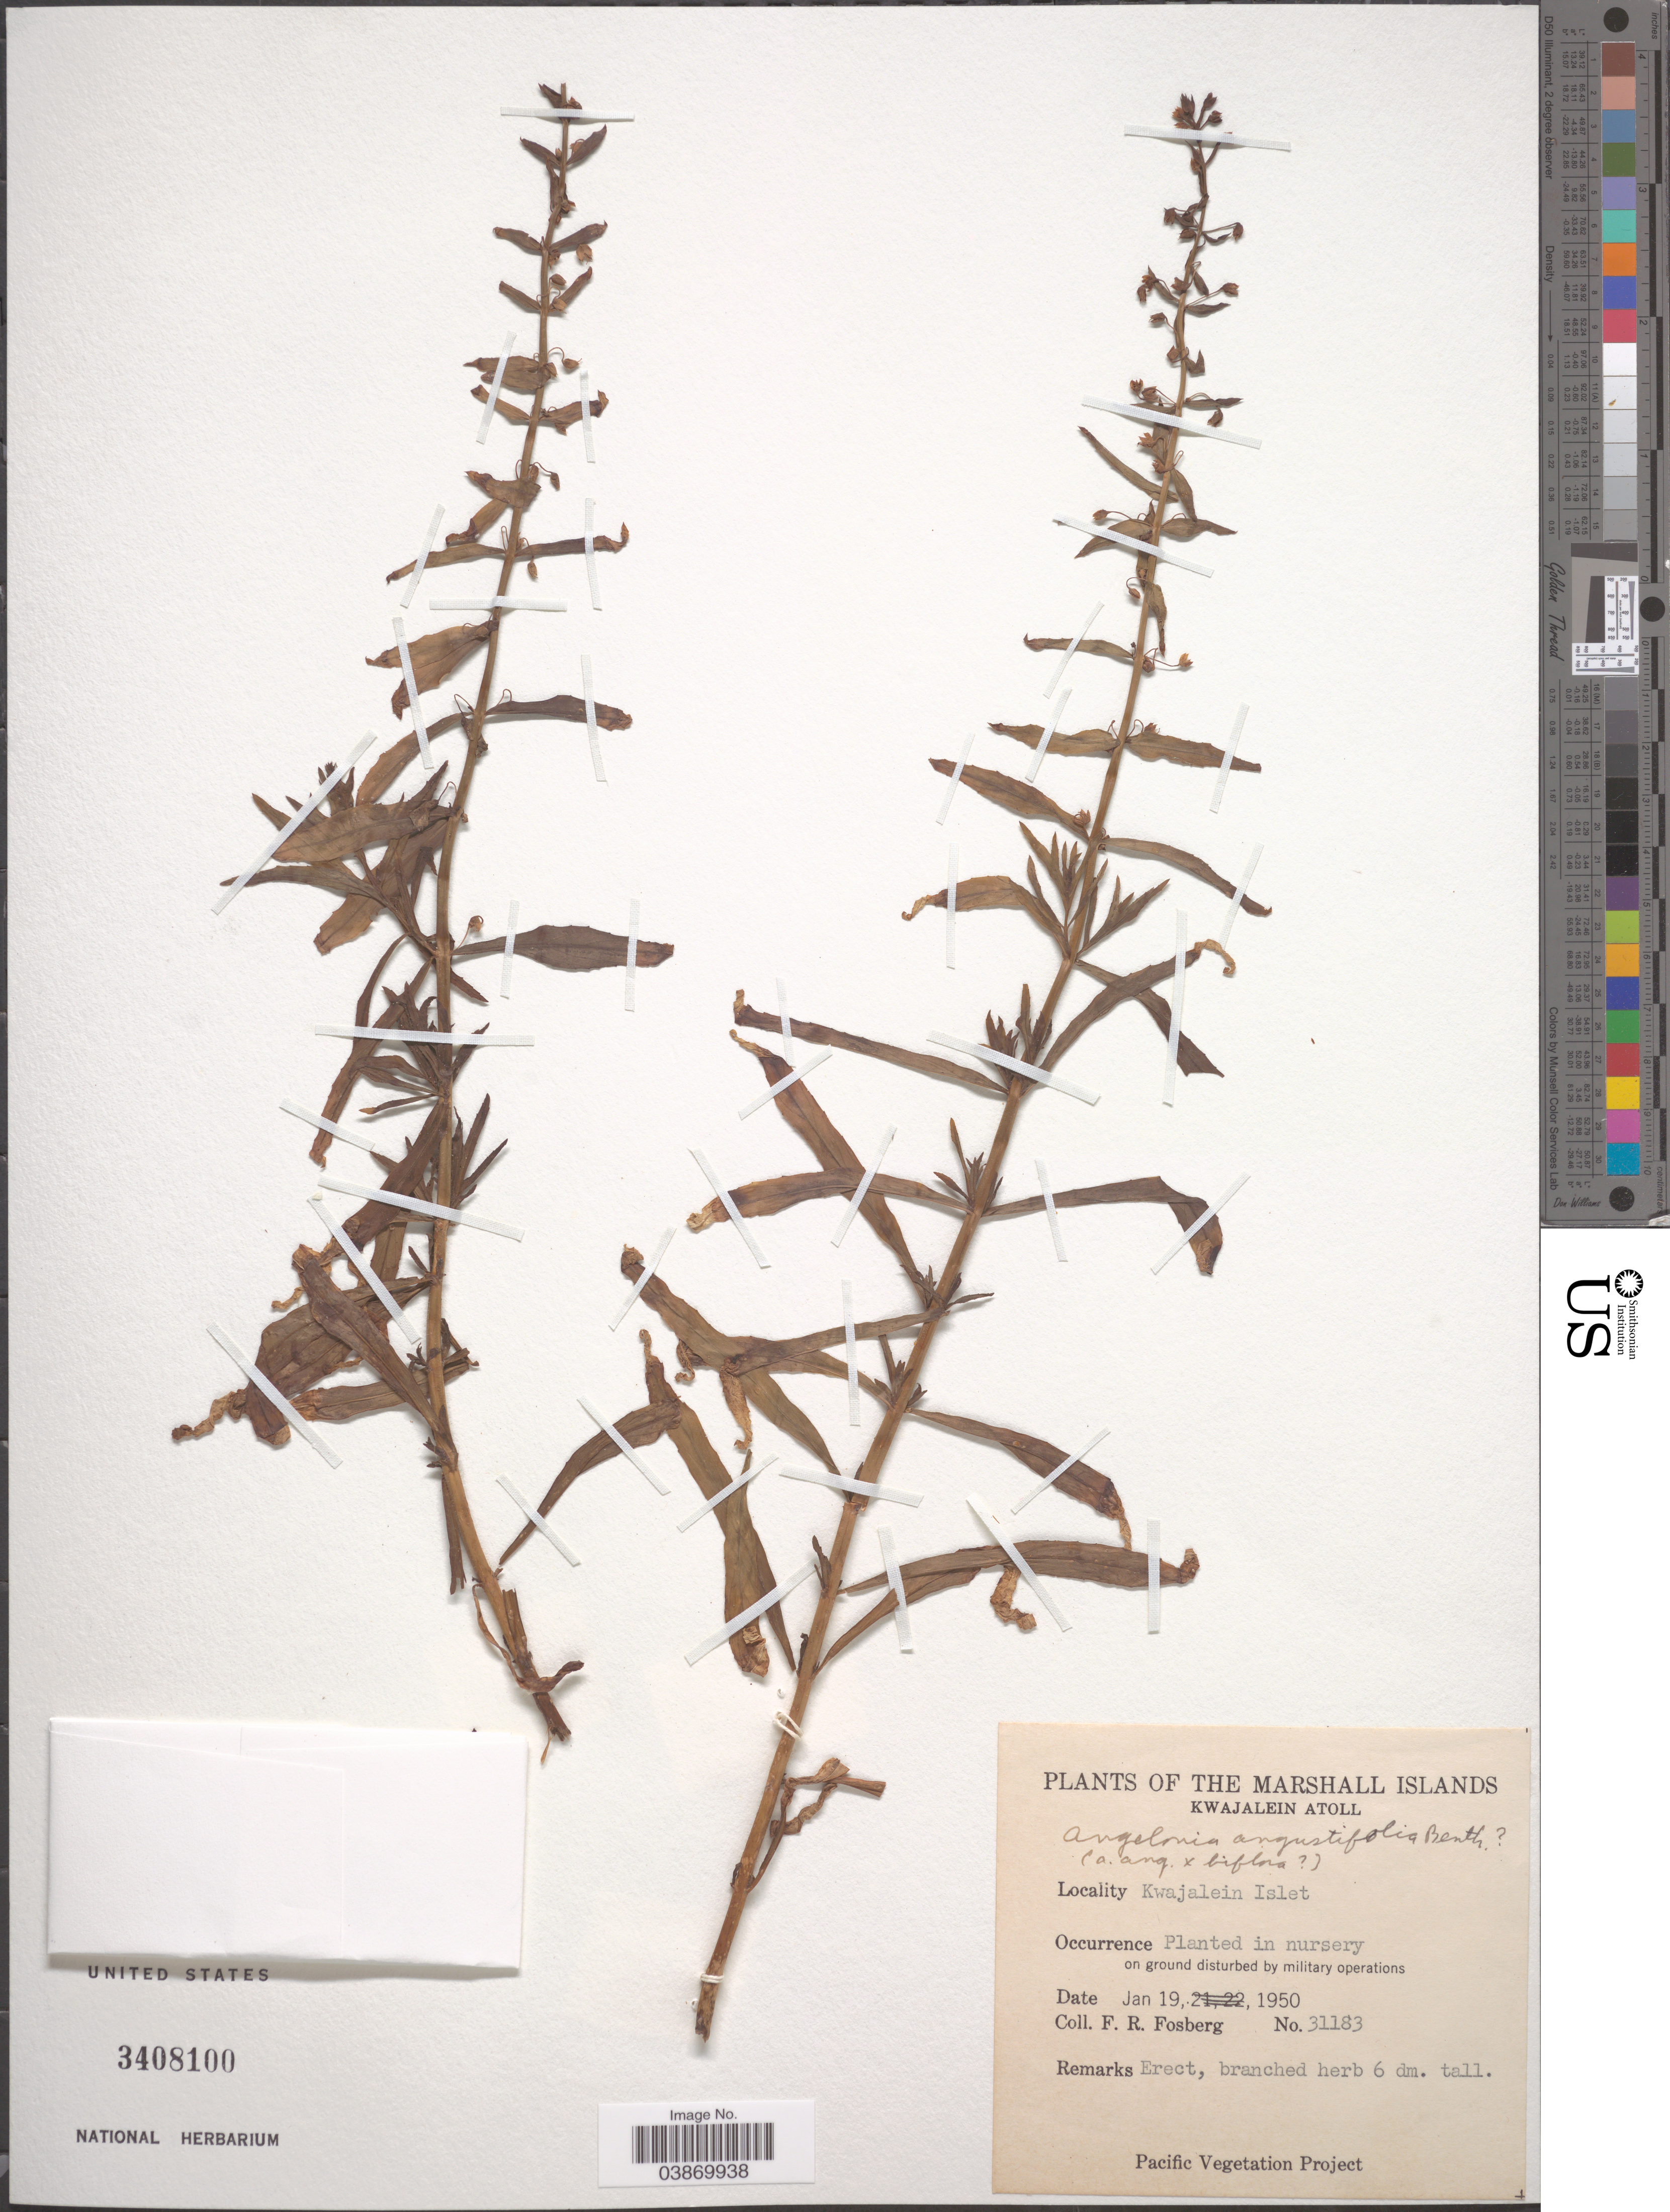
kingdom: Plantae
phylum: Tracheophyta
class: Magnoliopsida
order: Lamiales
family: Plantaginaceae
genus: Angelonia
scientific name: Angelonia angustifolia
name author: Benth.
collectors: F. R. Fosberg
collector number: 31183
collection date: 1950-01-19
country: Marshall Islands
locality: Kwajalein Atoll. Kwajalein Islet.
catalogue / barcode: US 3408100